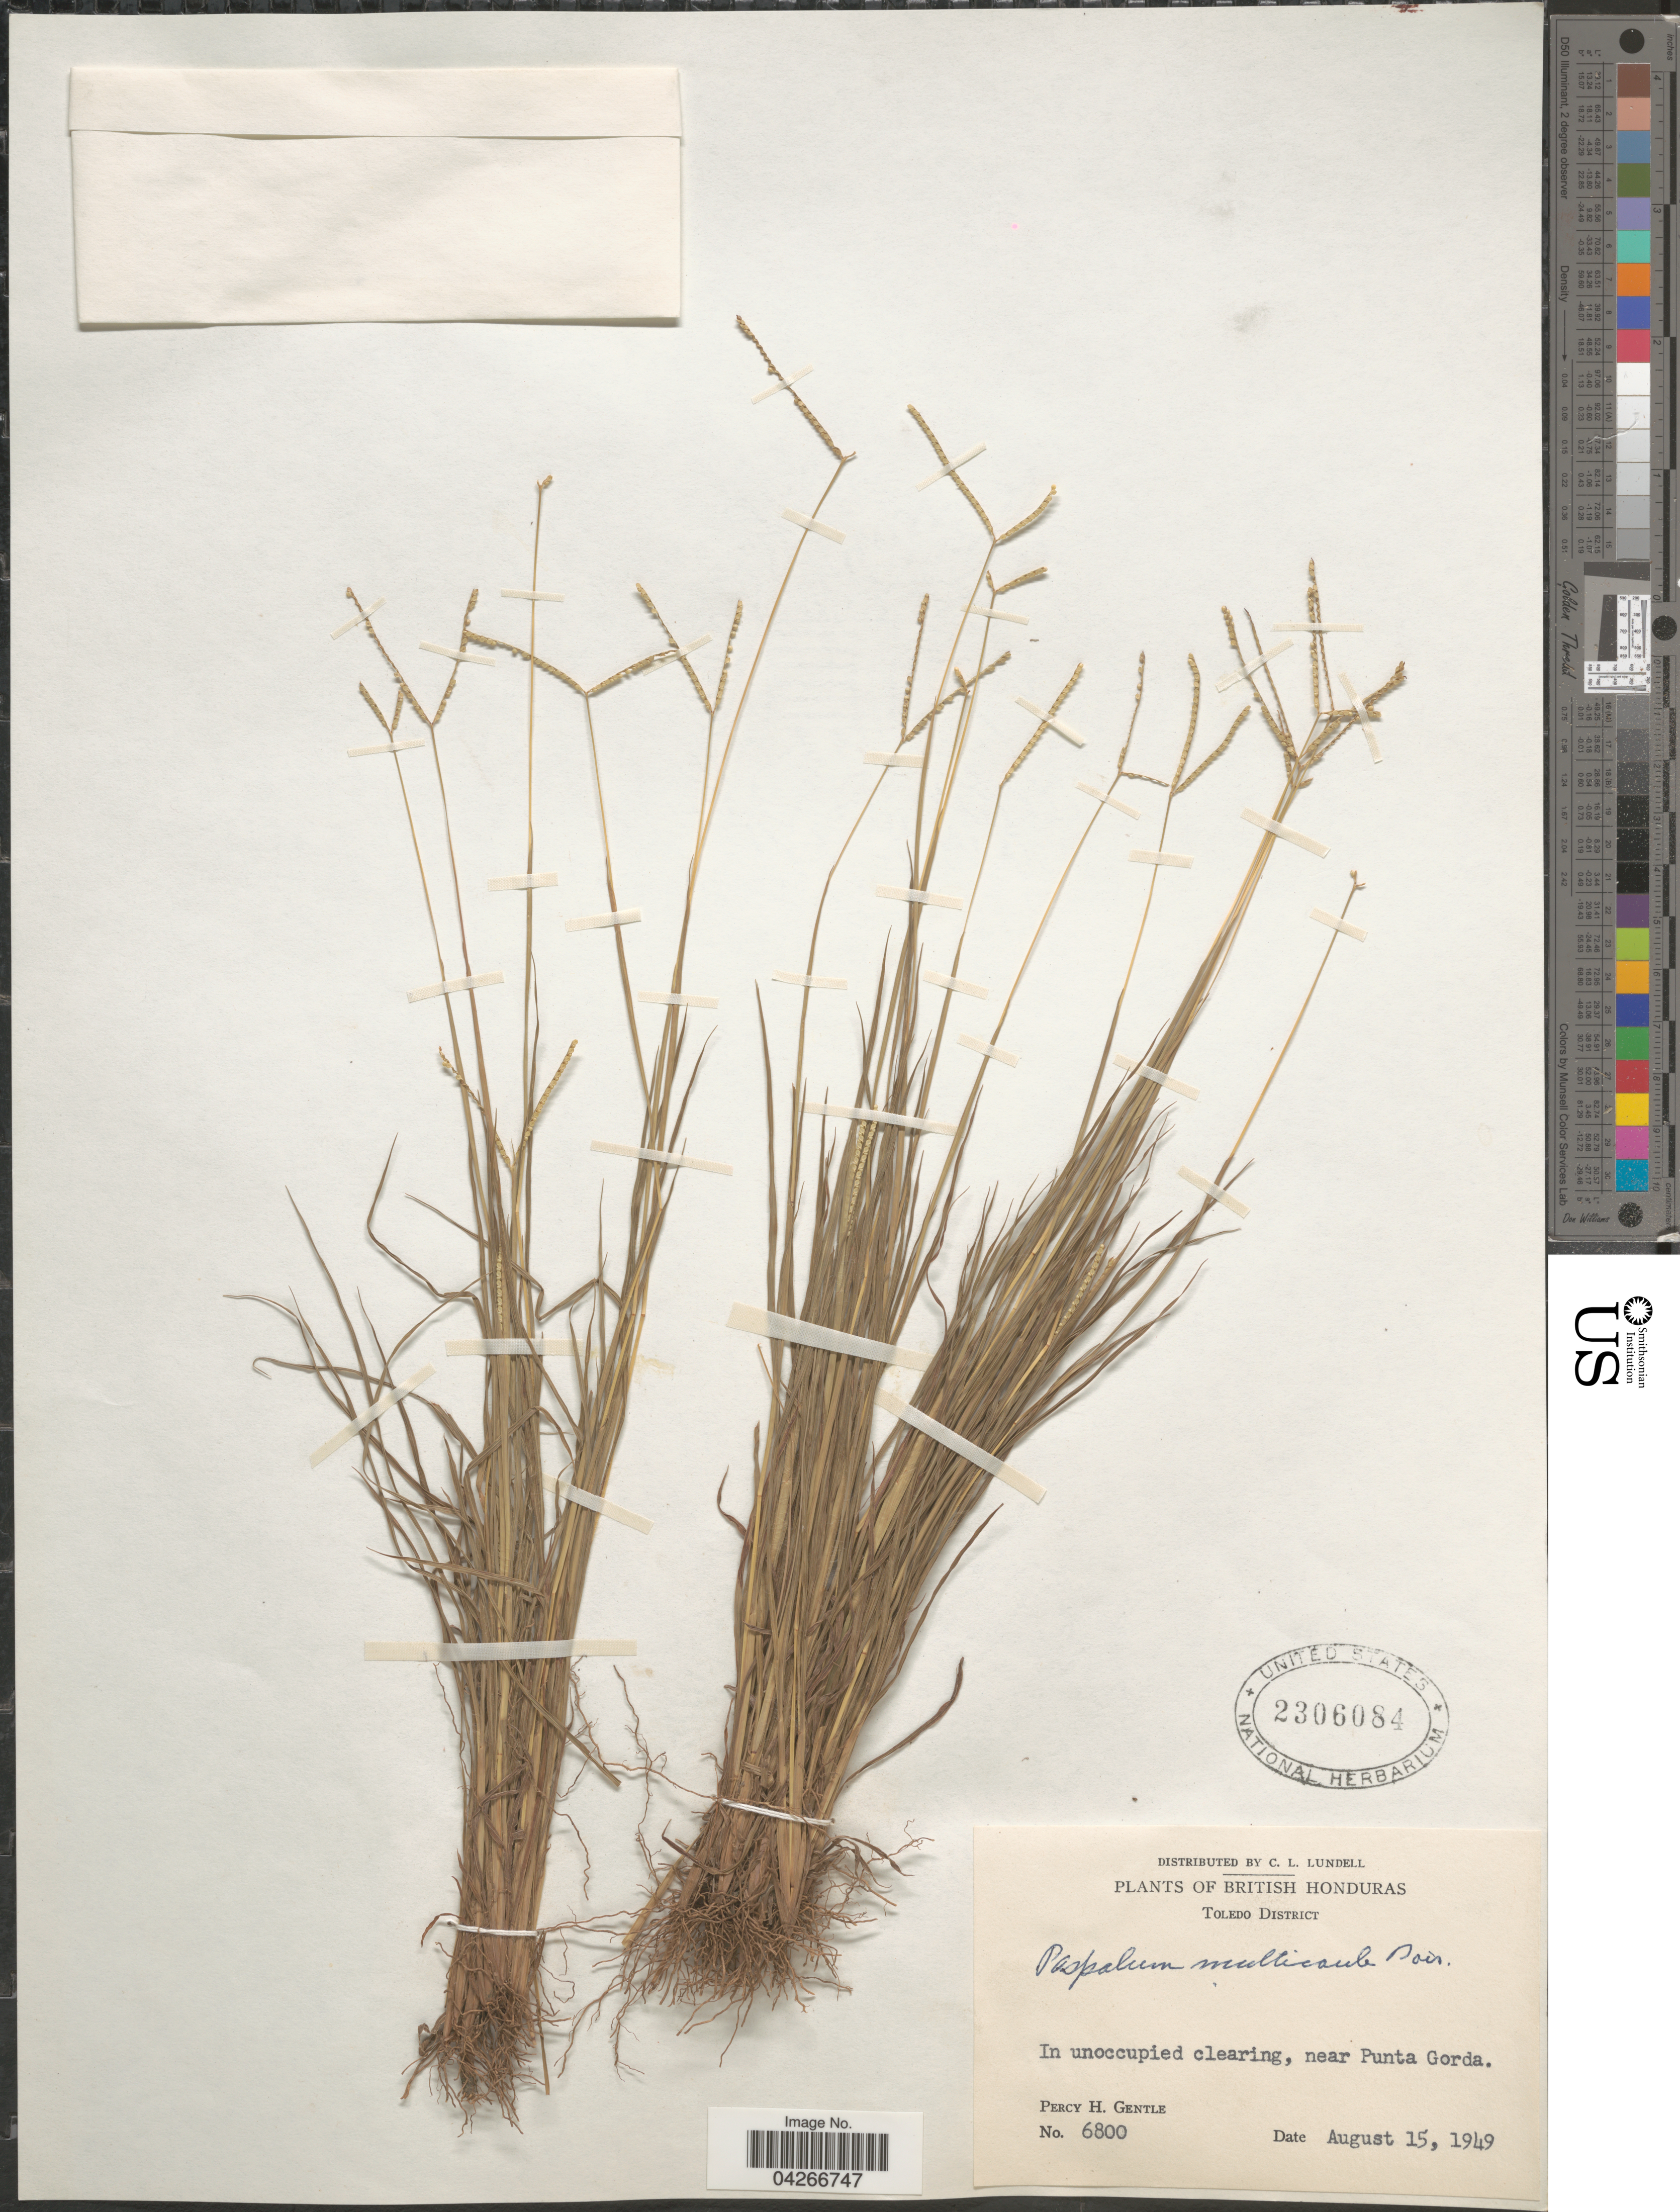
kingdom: Plantae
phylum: Tracheophyta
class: Liliopsida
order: Poales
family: Poaceae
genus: Paspalum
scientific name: Paspalum multicaule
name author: Poir. in Lam.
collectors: P. H. Gentle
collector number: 6800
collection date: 1949-08-15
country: Belize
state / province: Toledo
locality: British Honduras. Toledo District. Near Punta Gorda.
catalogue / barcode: US 6306084